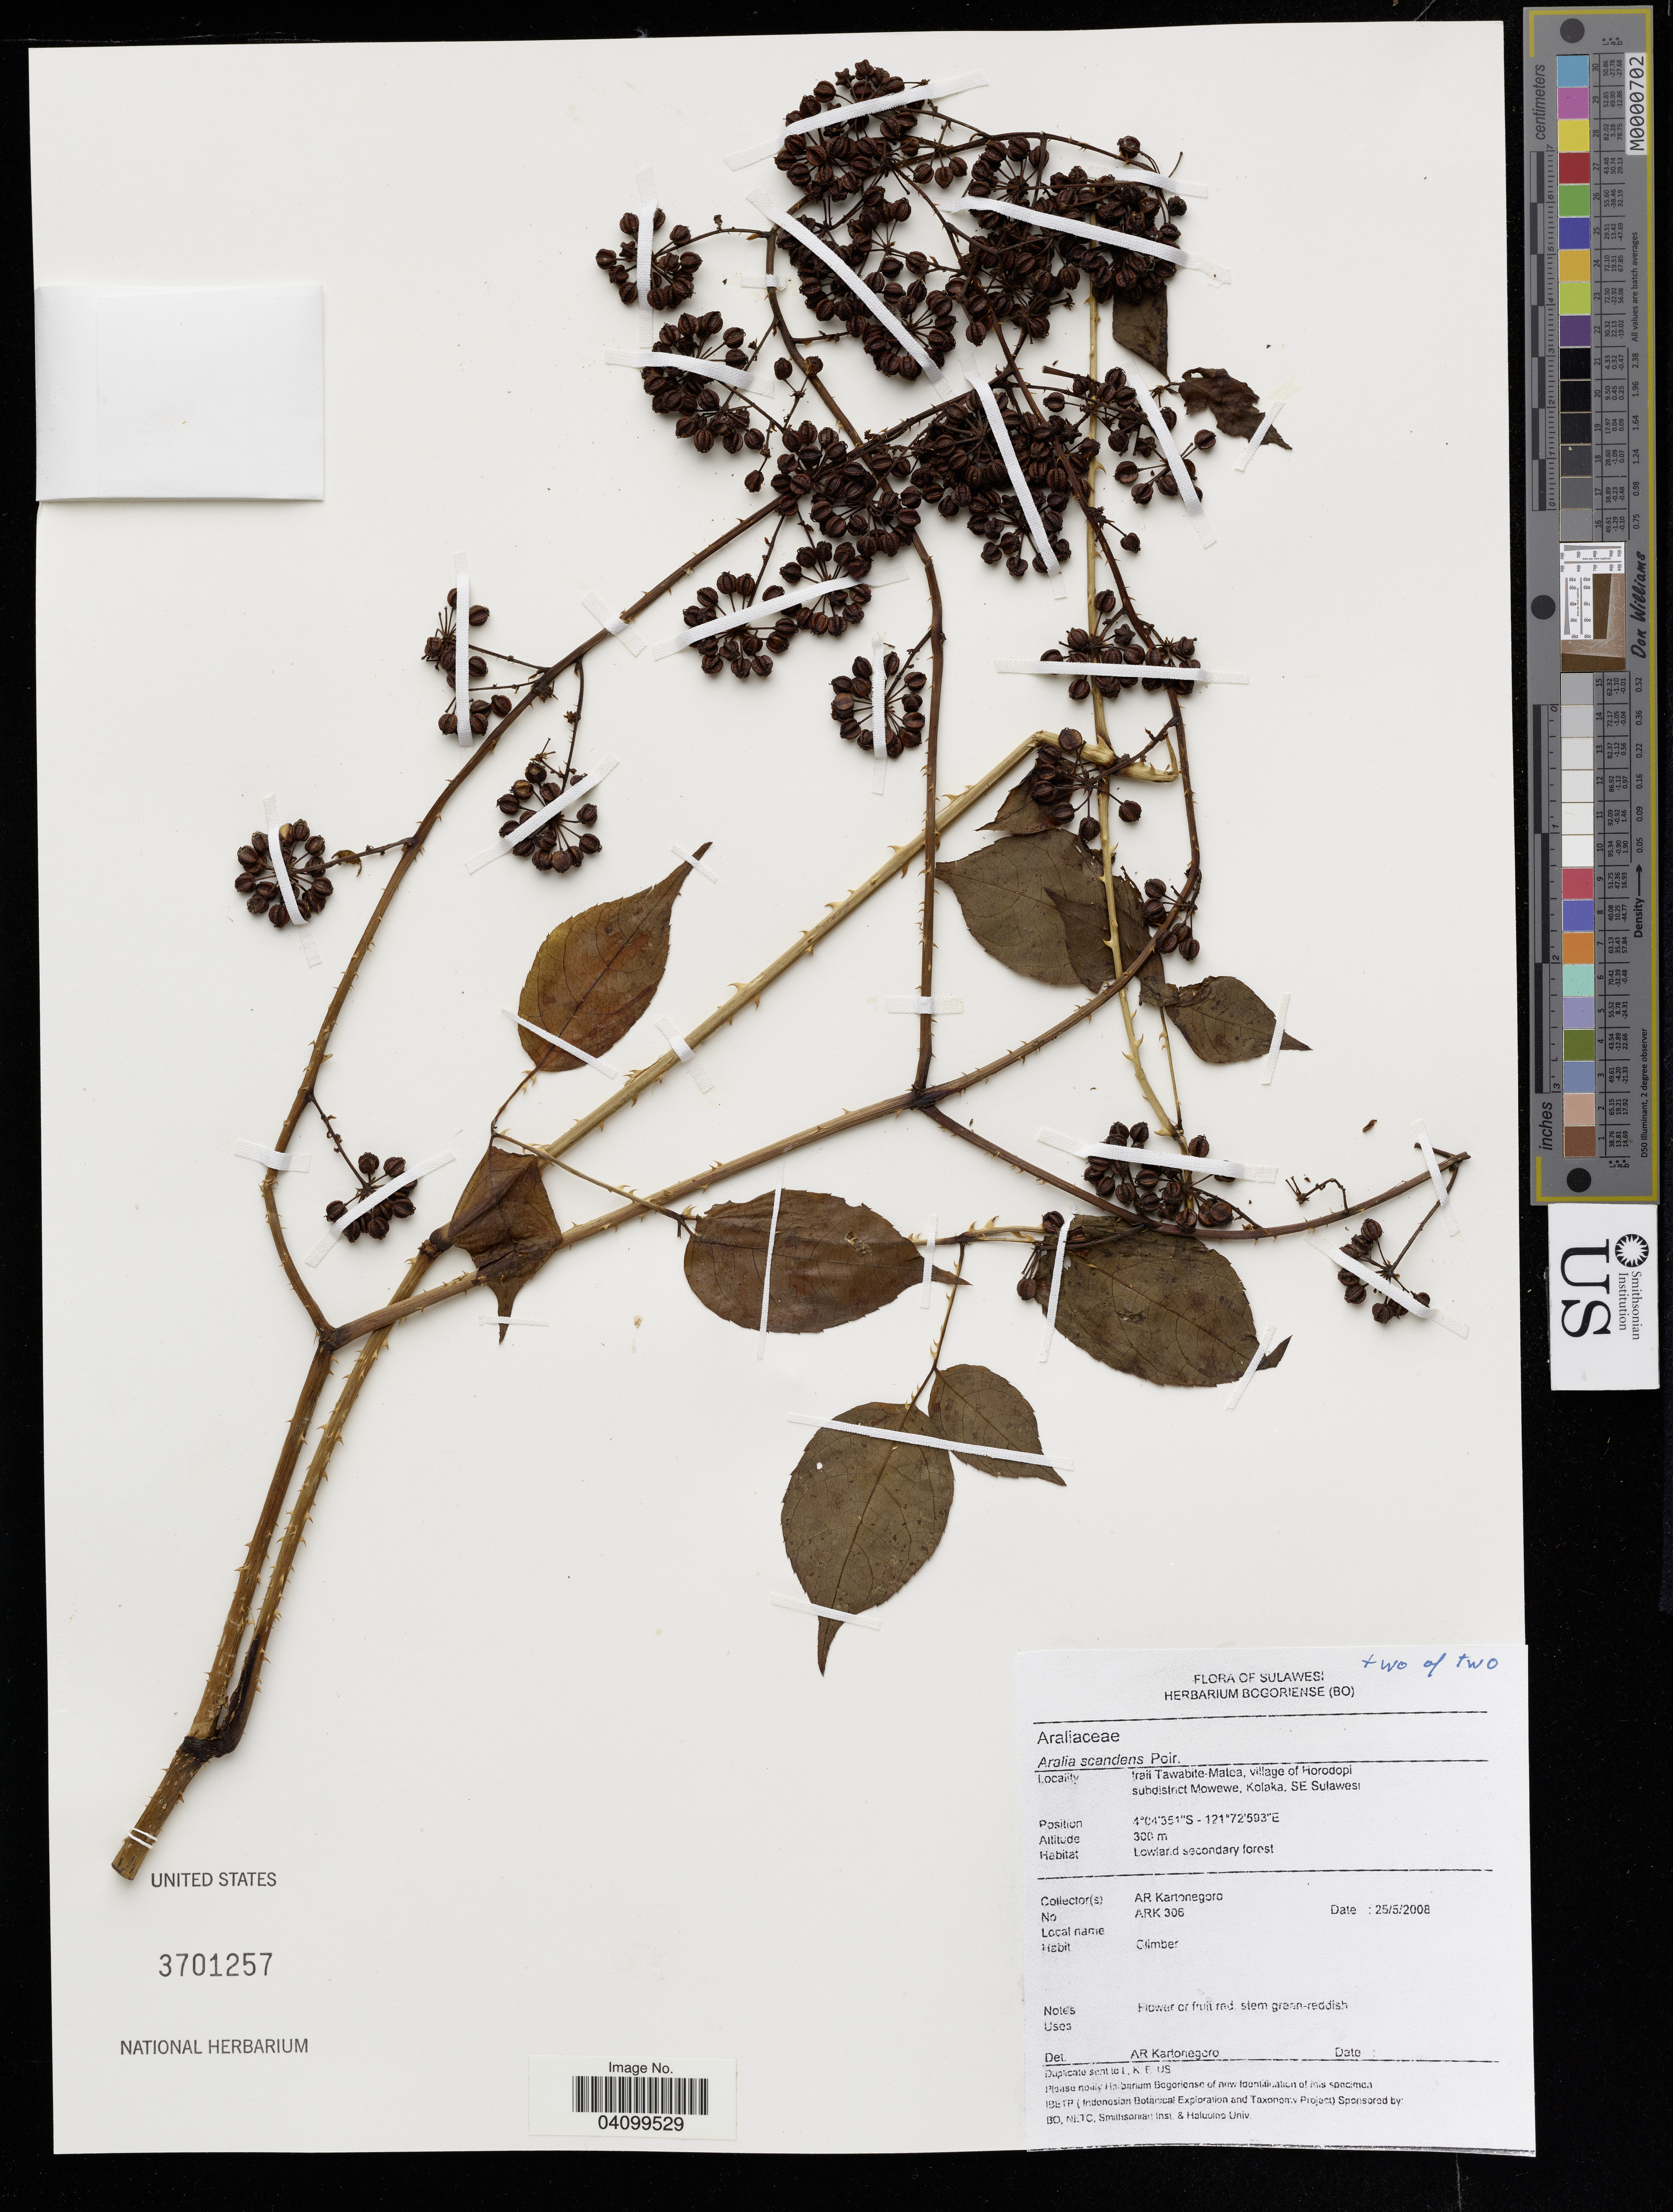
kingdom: Plantae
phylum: Tracheophyta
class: Magnoliopsida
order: Apiales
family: Araliaceae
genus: Aralia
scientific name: Aralia scandens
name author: (Merr.) Ha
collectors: A. Kartonegoro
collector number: ARK 306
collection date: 2008-05-25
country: Indonesia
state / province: Sulawesi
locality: Trail Tawabite-Matea, village of Horodopi subdistrict Mowewe, Kolaka, SE of Sulawesi.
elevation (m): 300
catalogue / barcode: US 3701257